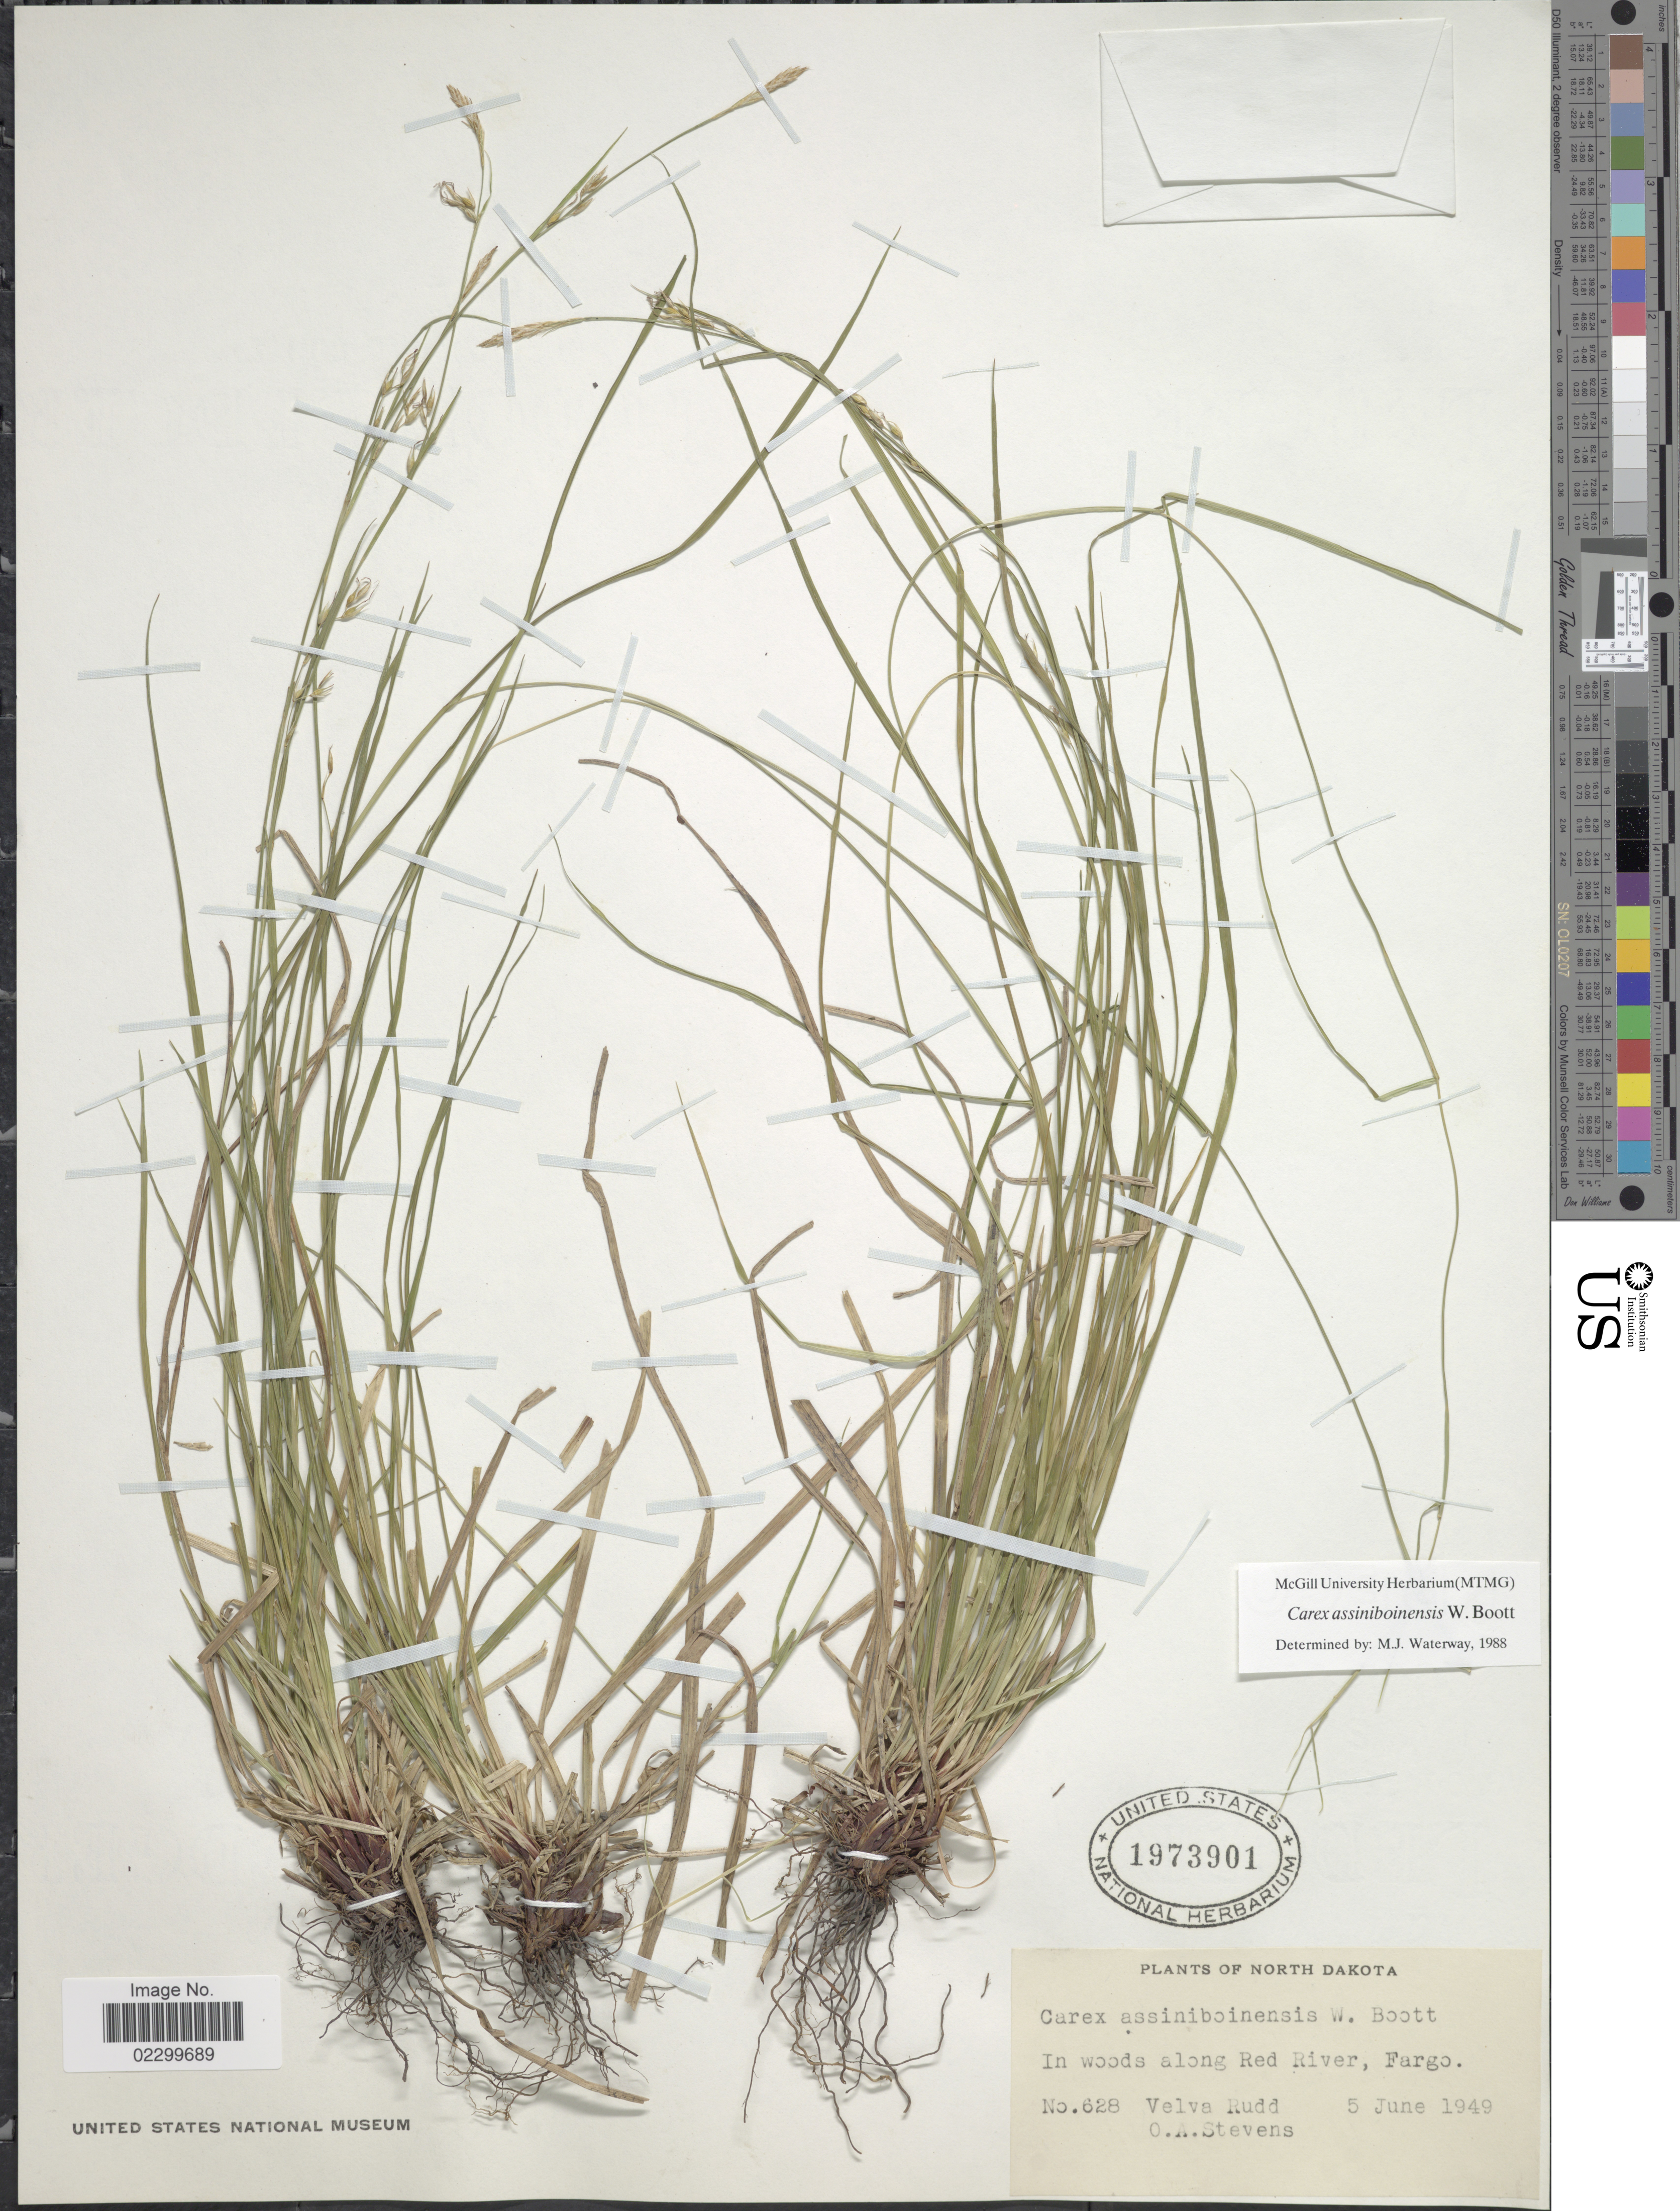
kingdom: Plantae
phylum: Tracheophyta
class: Liliopsida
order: Poales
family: Cyperaceae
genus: Carex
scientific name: Carex assiniboinensis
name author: W. Boott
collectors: V. E. Rudd & O. A. Stevens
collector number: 628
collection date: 1949-06-05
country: United States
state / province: North Dakota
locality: In woods along Red River, Fargo.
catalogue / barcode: US 1973901